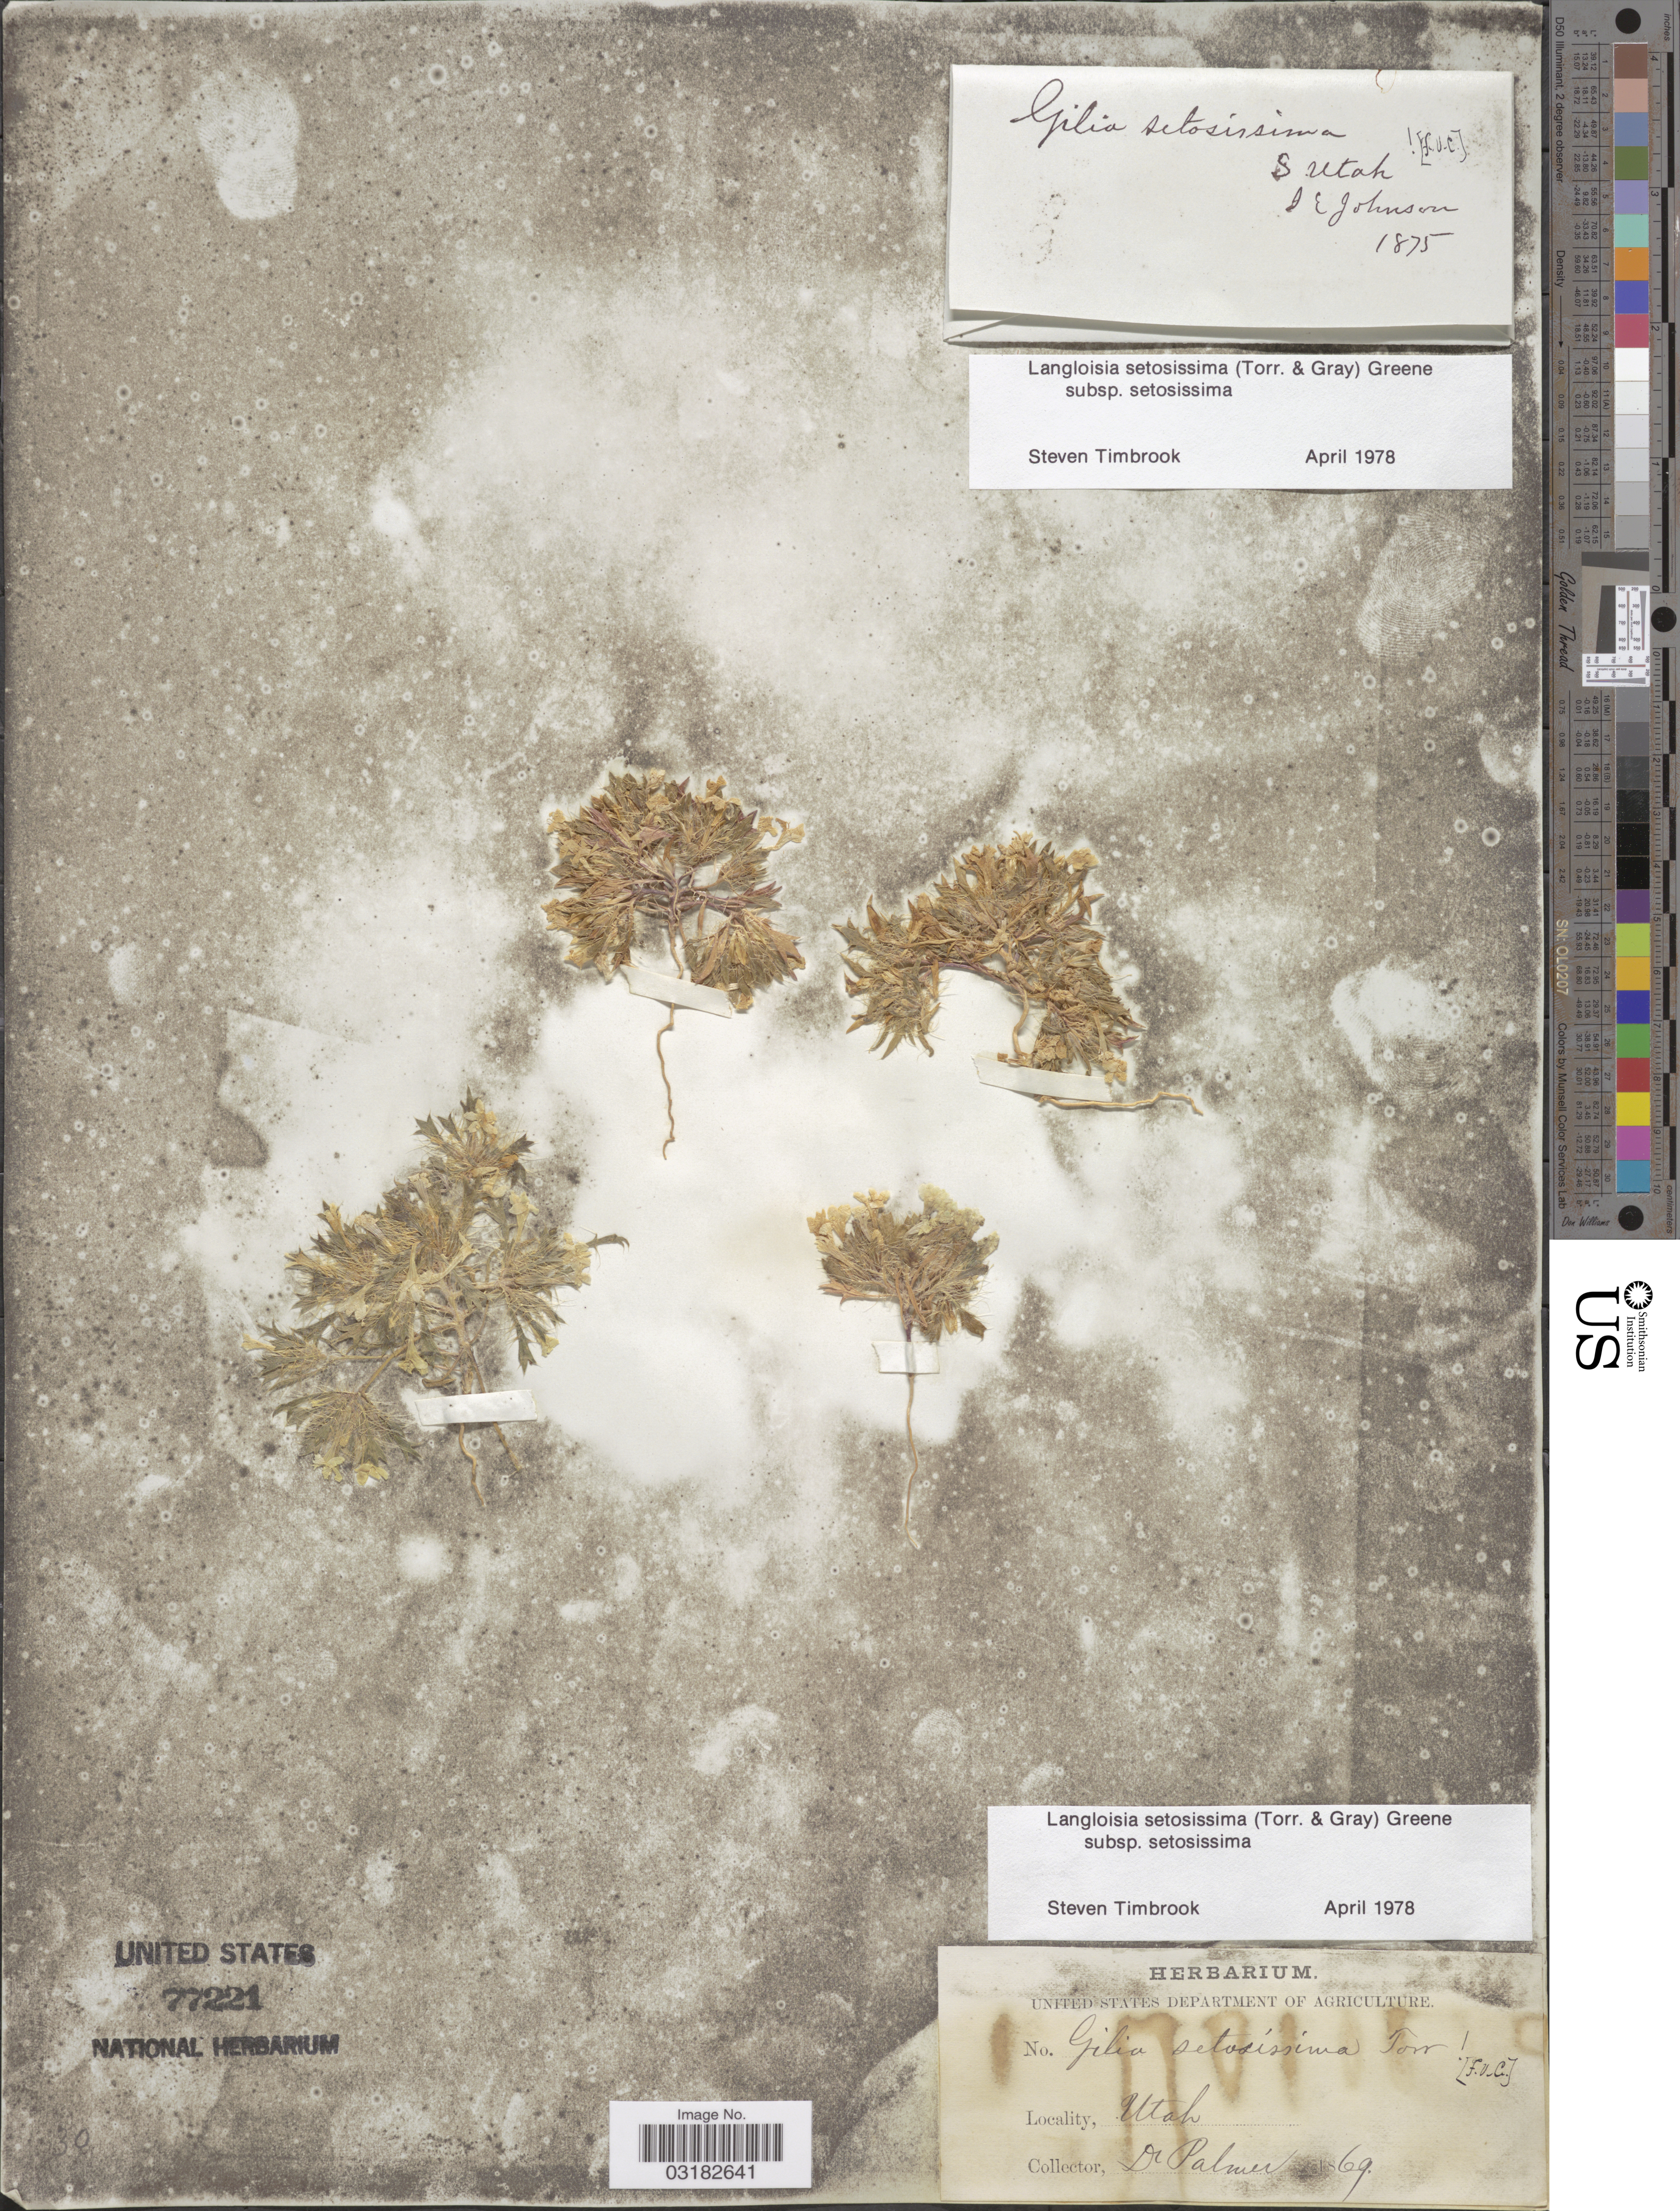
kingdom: Plantae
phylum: Tracheophyta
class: Magnoliopsida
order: Ericales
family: Polemoniaceae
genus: Langloisia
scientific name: Langloisia setosissima subsp. setosissima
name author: (Torr. & A. Gray) Greene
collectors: Palmer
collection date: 1869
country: United States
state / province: Utah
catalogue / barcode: US 77221